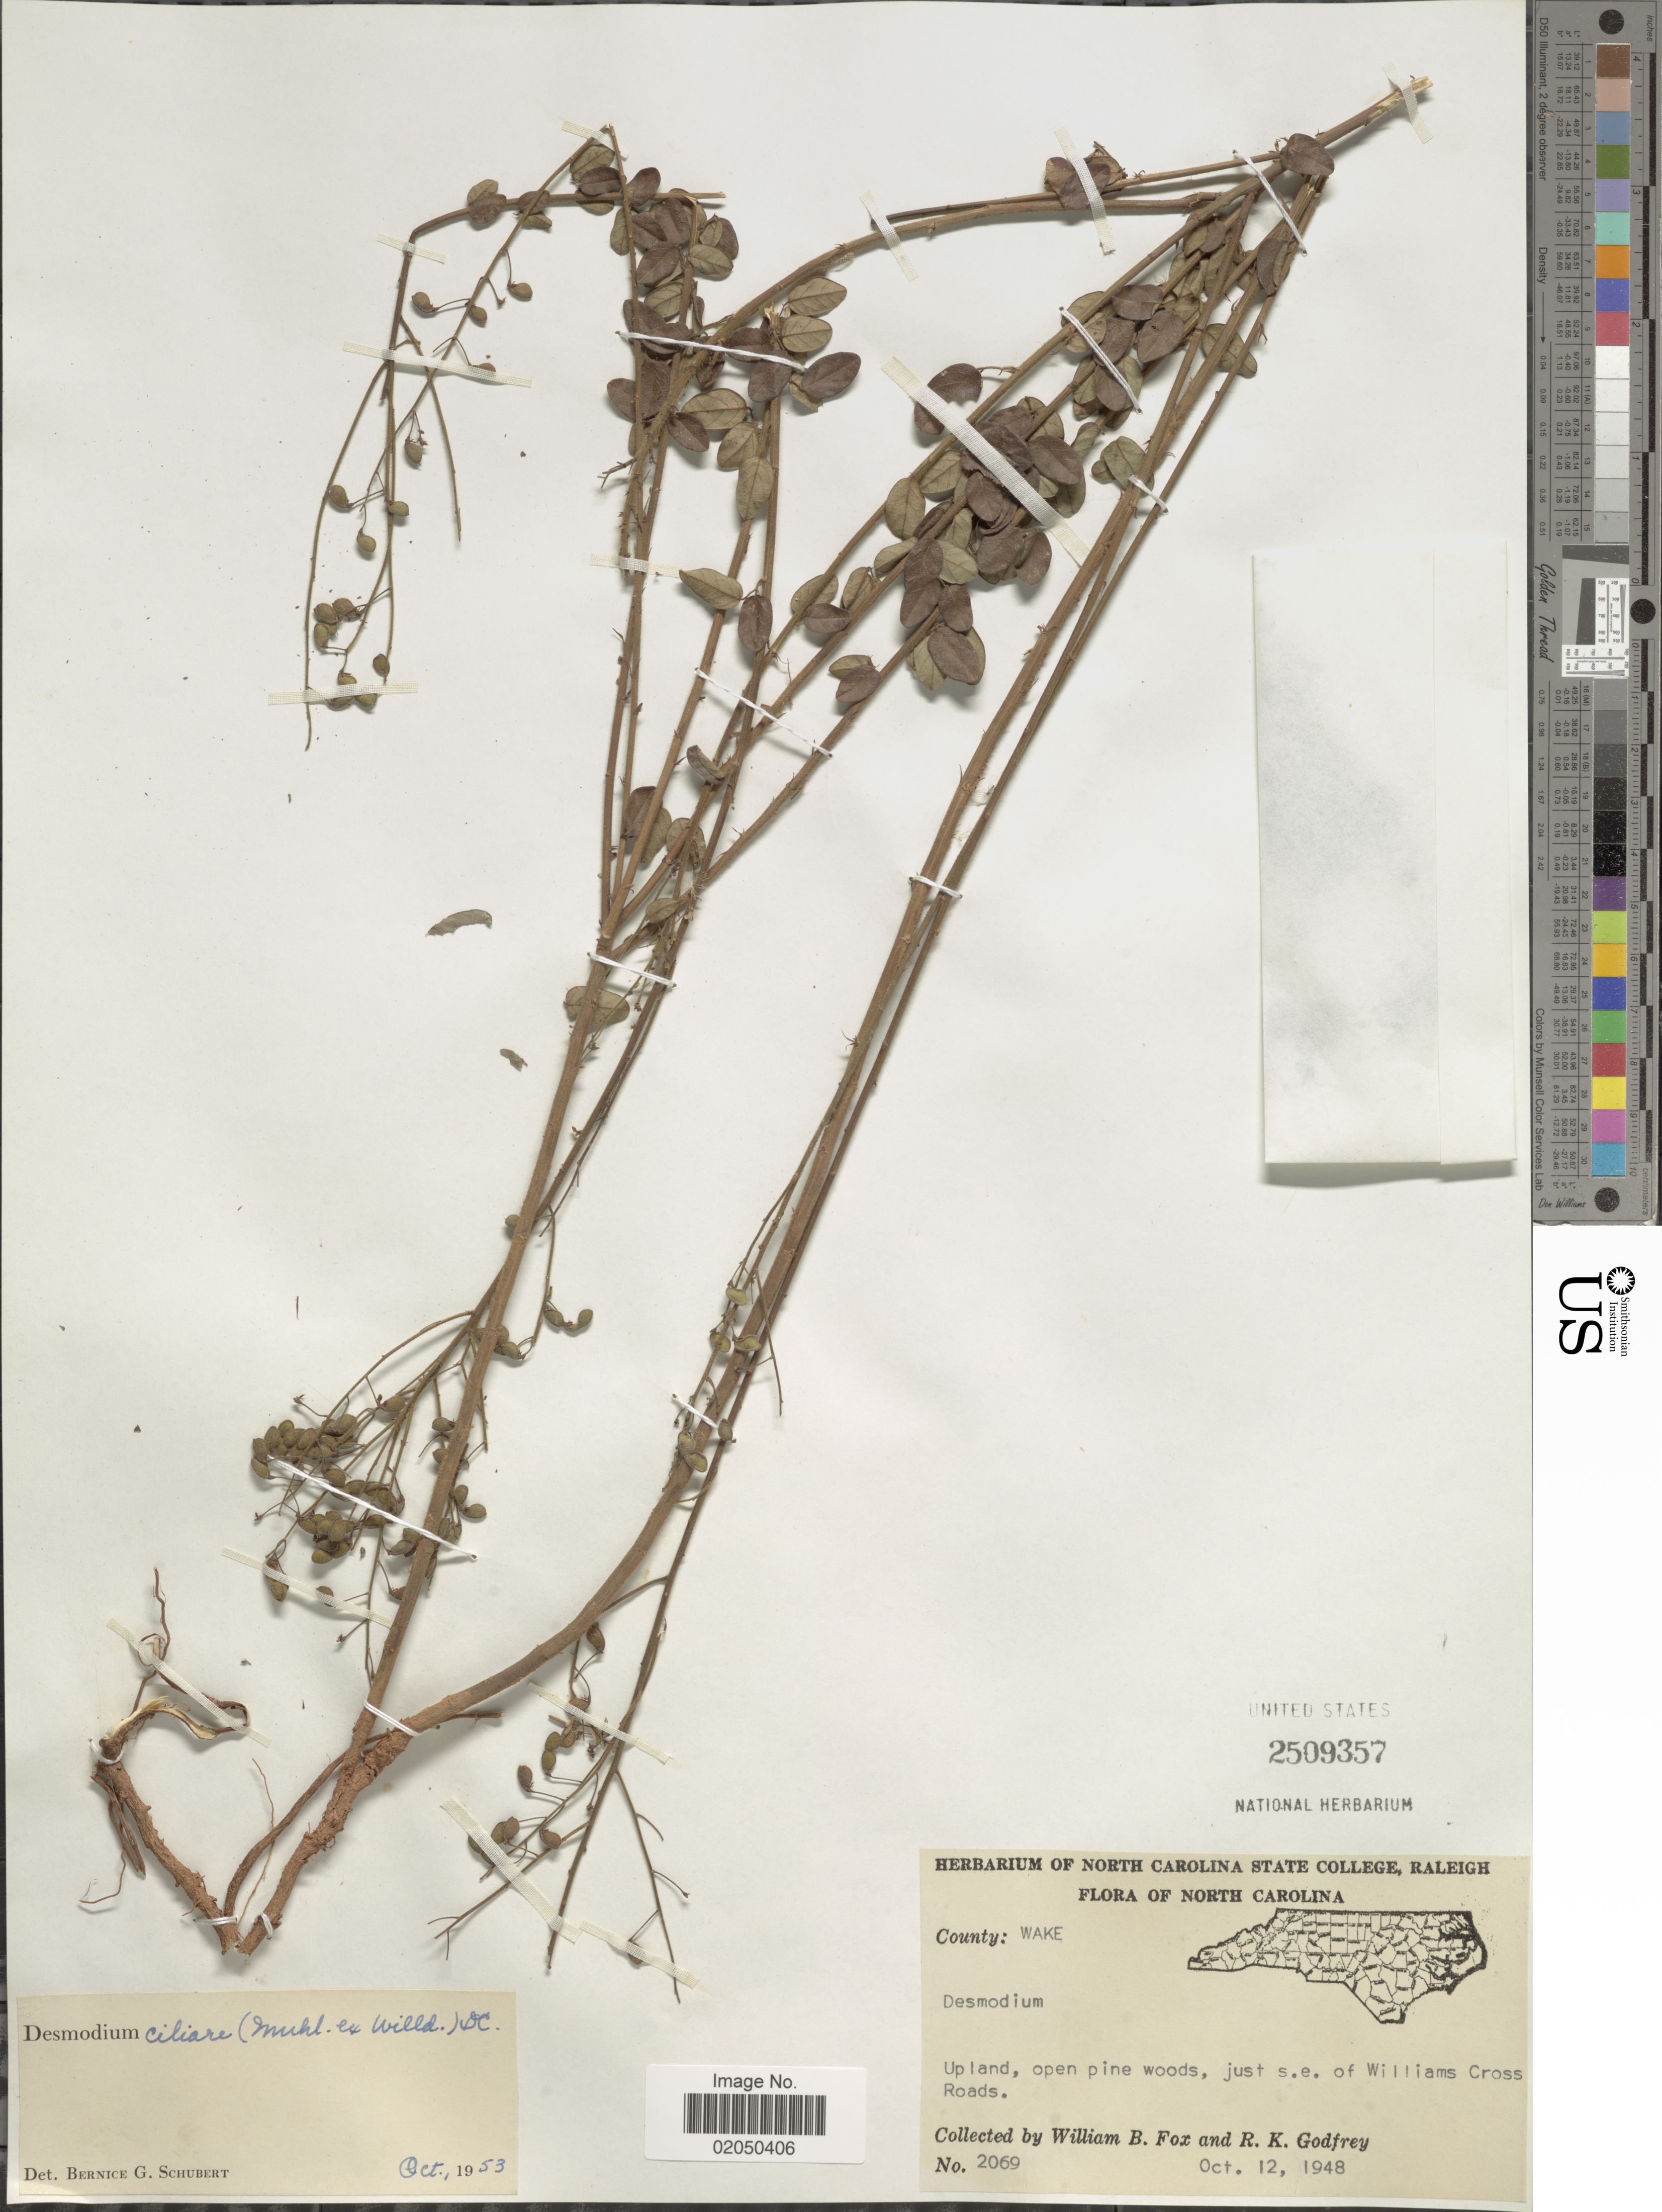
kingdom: Plantae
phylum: Tracheophyta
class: Magnoliopsida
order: Fabales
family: Fabaceae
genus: Desmodium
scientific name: Desmodium ciliare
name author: (Muhl. ex Willd.) DC.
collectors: W. B. Fox & R. K. Godfrey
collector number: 2069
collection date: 1948-10-12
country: United States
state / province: North Carolina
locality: County: Wake, just s.e. of Williams Cross Roads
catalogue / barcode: US 2509357